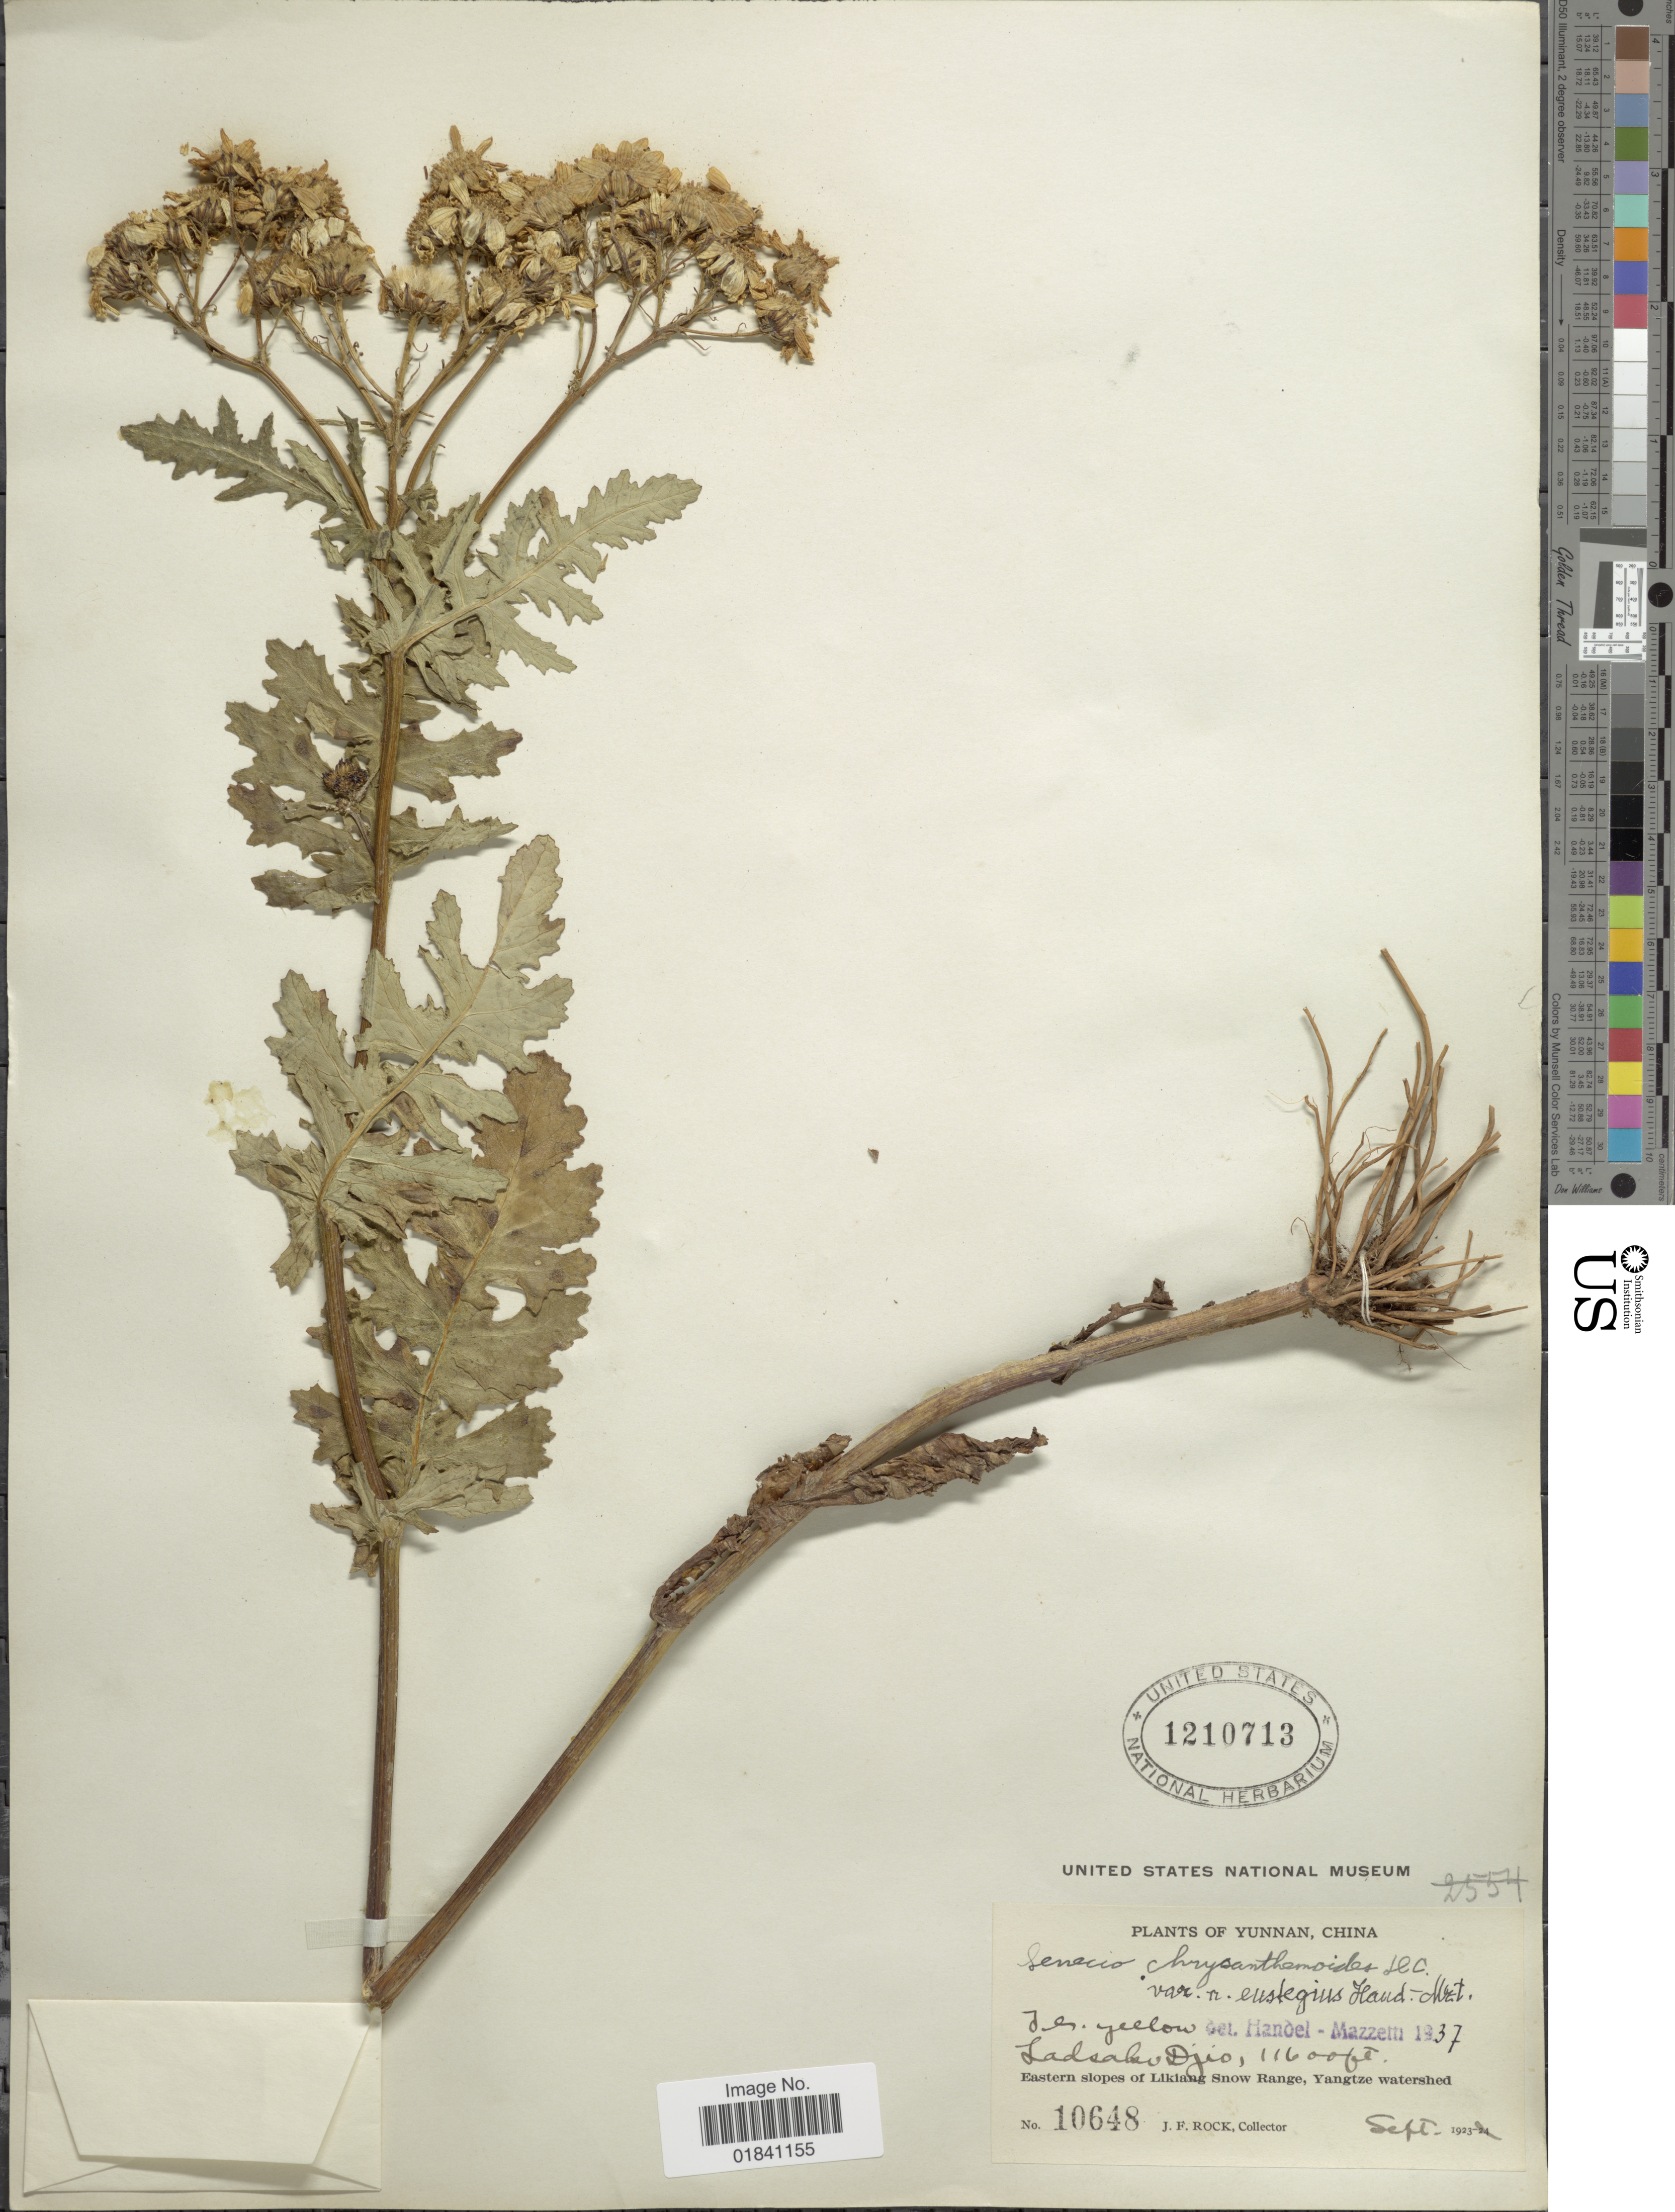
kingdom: Plantae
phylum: Tracheophyta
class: Magnoliopsida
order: Asterales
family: Asteraceae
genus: Senecio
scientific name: Senecio chrysanthemoides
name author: DC.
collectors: J. F. Rock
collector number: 10648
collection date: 1923-09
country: China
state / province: Yunnan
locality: Ladsako Djio. Eastern slopes of Likiang Snow Range, Yangtze watershed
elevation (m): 3536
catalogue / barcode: US 1210713